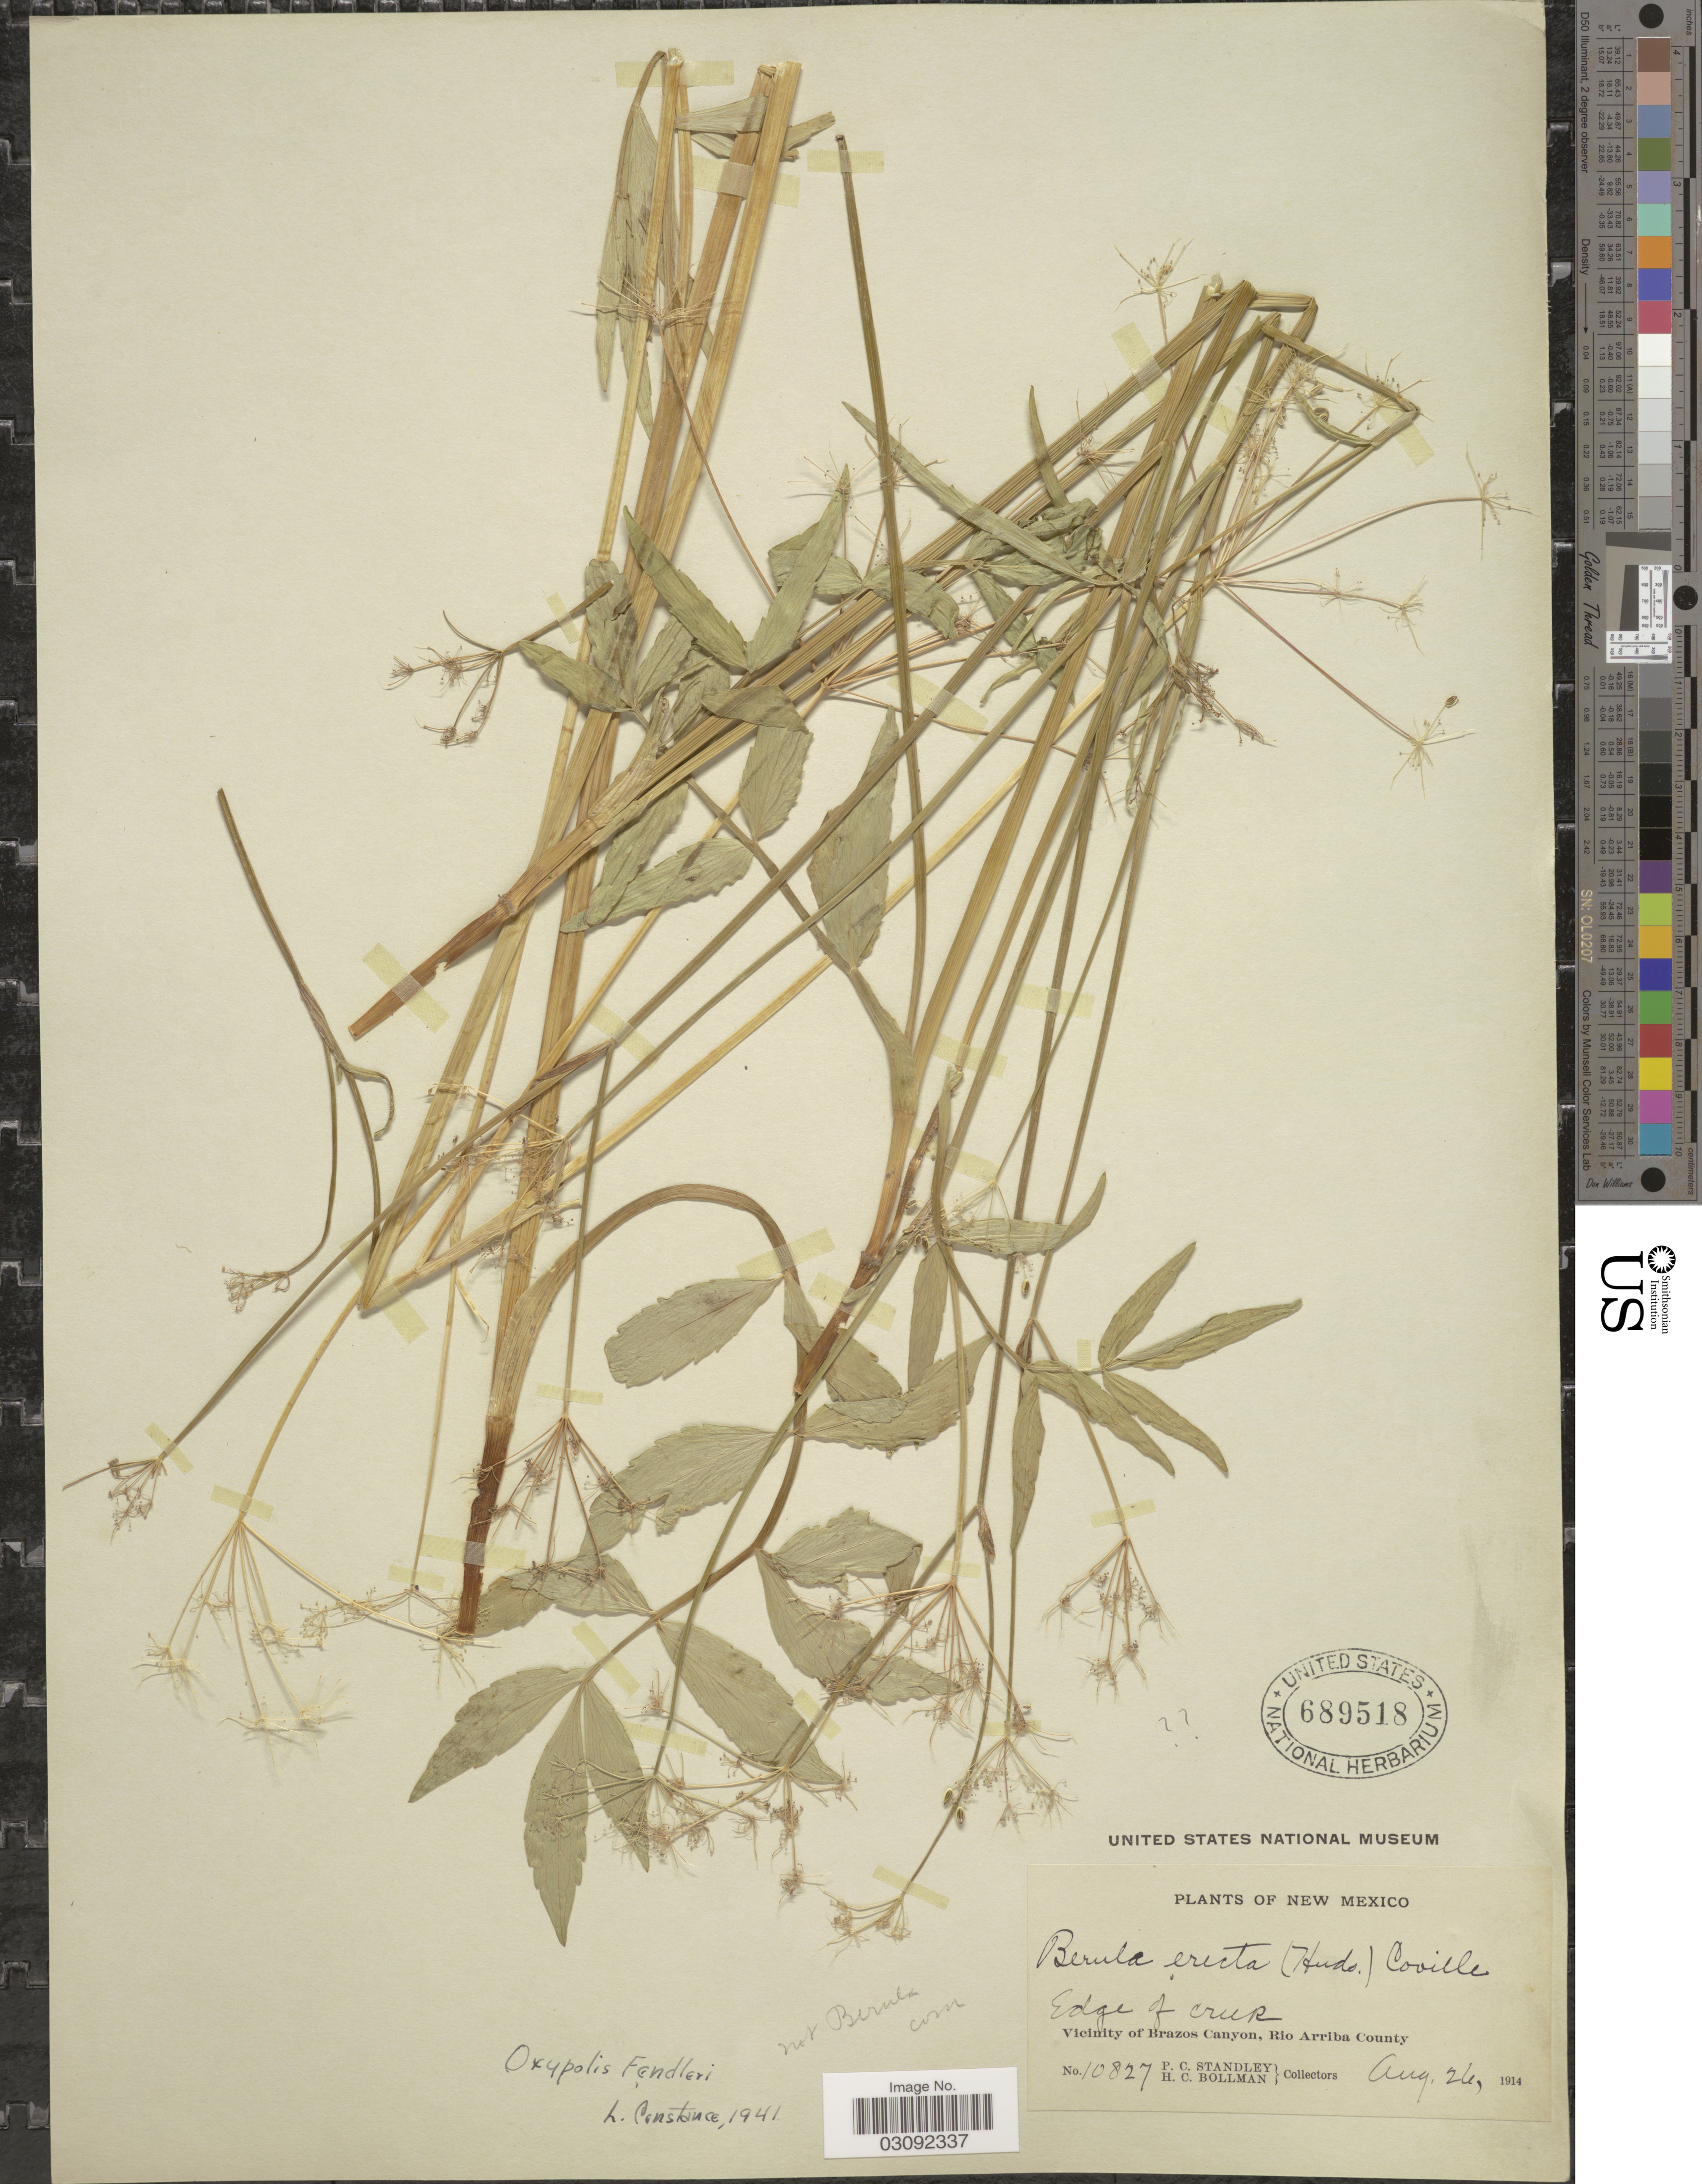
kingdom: Plantae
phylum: Tracheophyta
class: Magnoliopsida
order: Apiales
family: Apiaceae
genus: Oxypolis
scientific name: Oxypolis fendleri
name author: (A. Gray) A. Heller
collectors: P. C. Standley & H. C. Bollman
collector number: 10827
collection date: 1914-08-26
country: United States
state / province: New Mexico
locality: Vicinity of Brazos Canyon, Rio Arriba County.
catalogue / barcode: US 689518